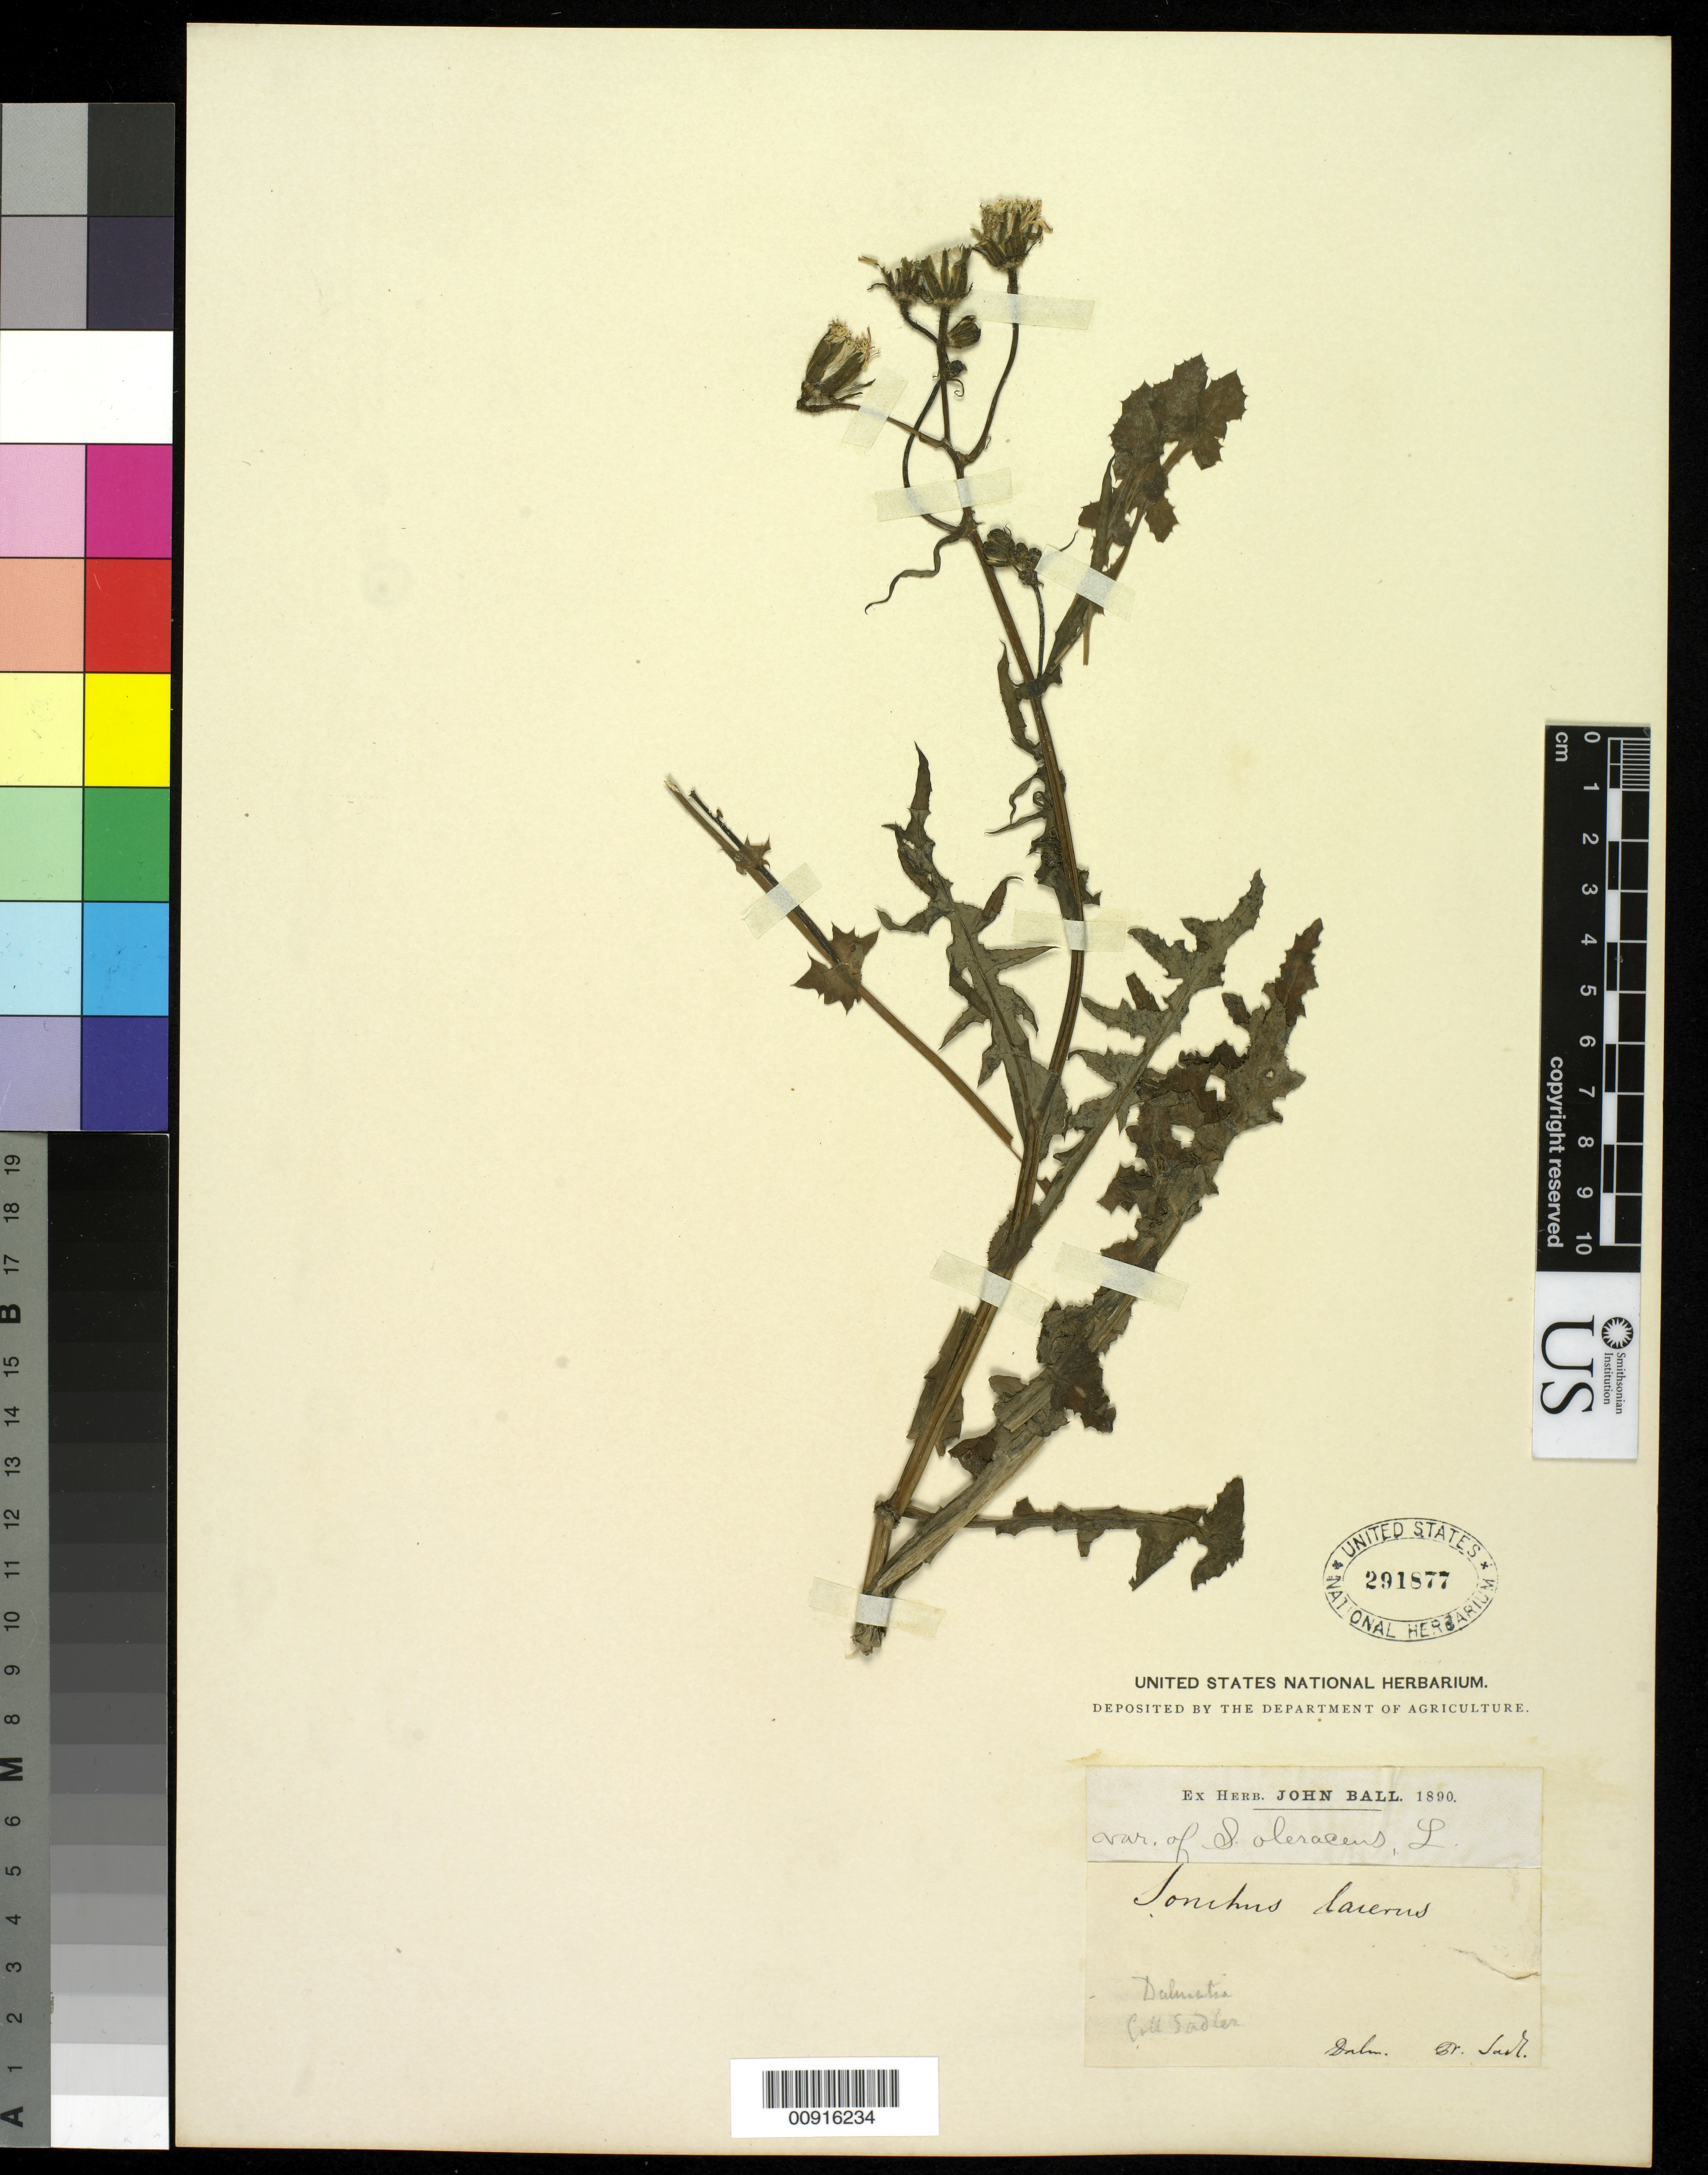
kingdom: Plantae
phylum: Tracheophyta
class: Magnoliopsida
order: Asterales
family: Asteraceae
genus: Sonchus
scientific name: Sonchus oleraceus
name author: L.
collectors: -. Sadler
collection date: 1800/1899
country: Croatia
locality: Dalmatia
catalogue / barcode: US 291877